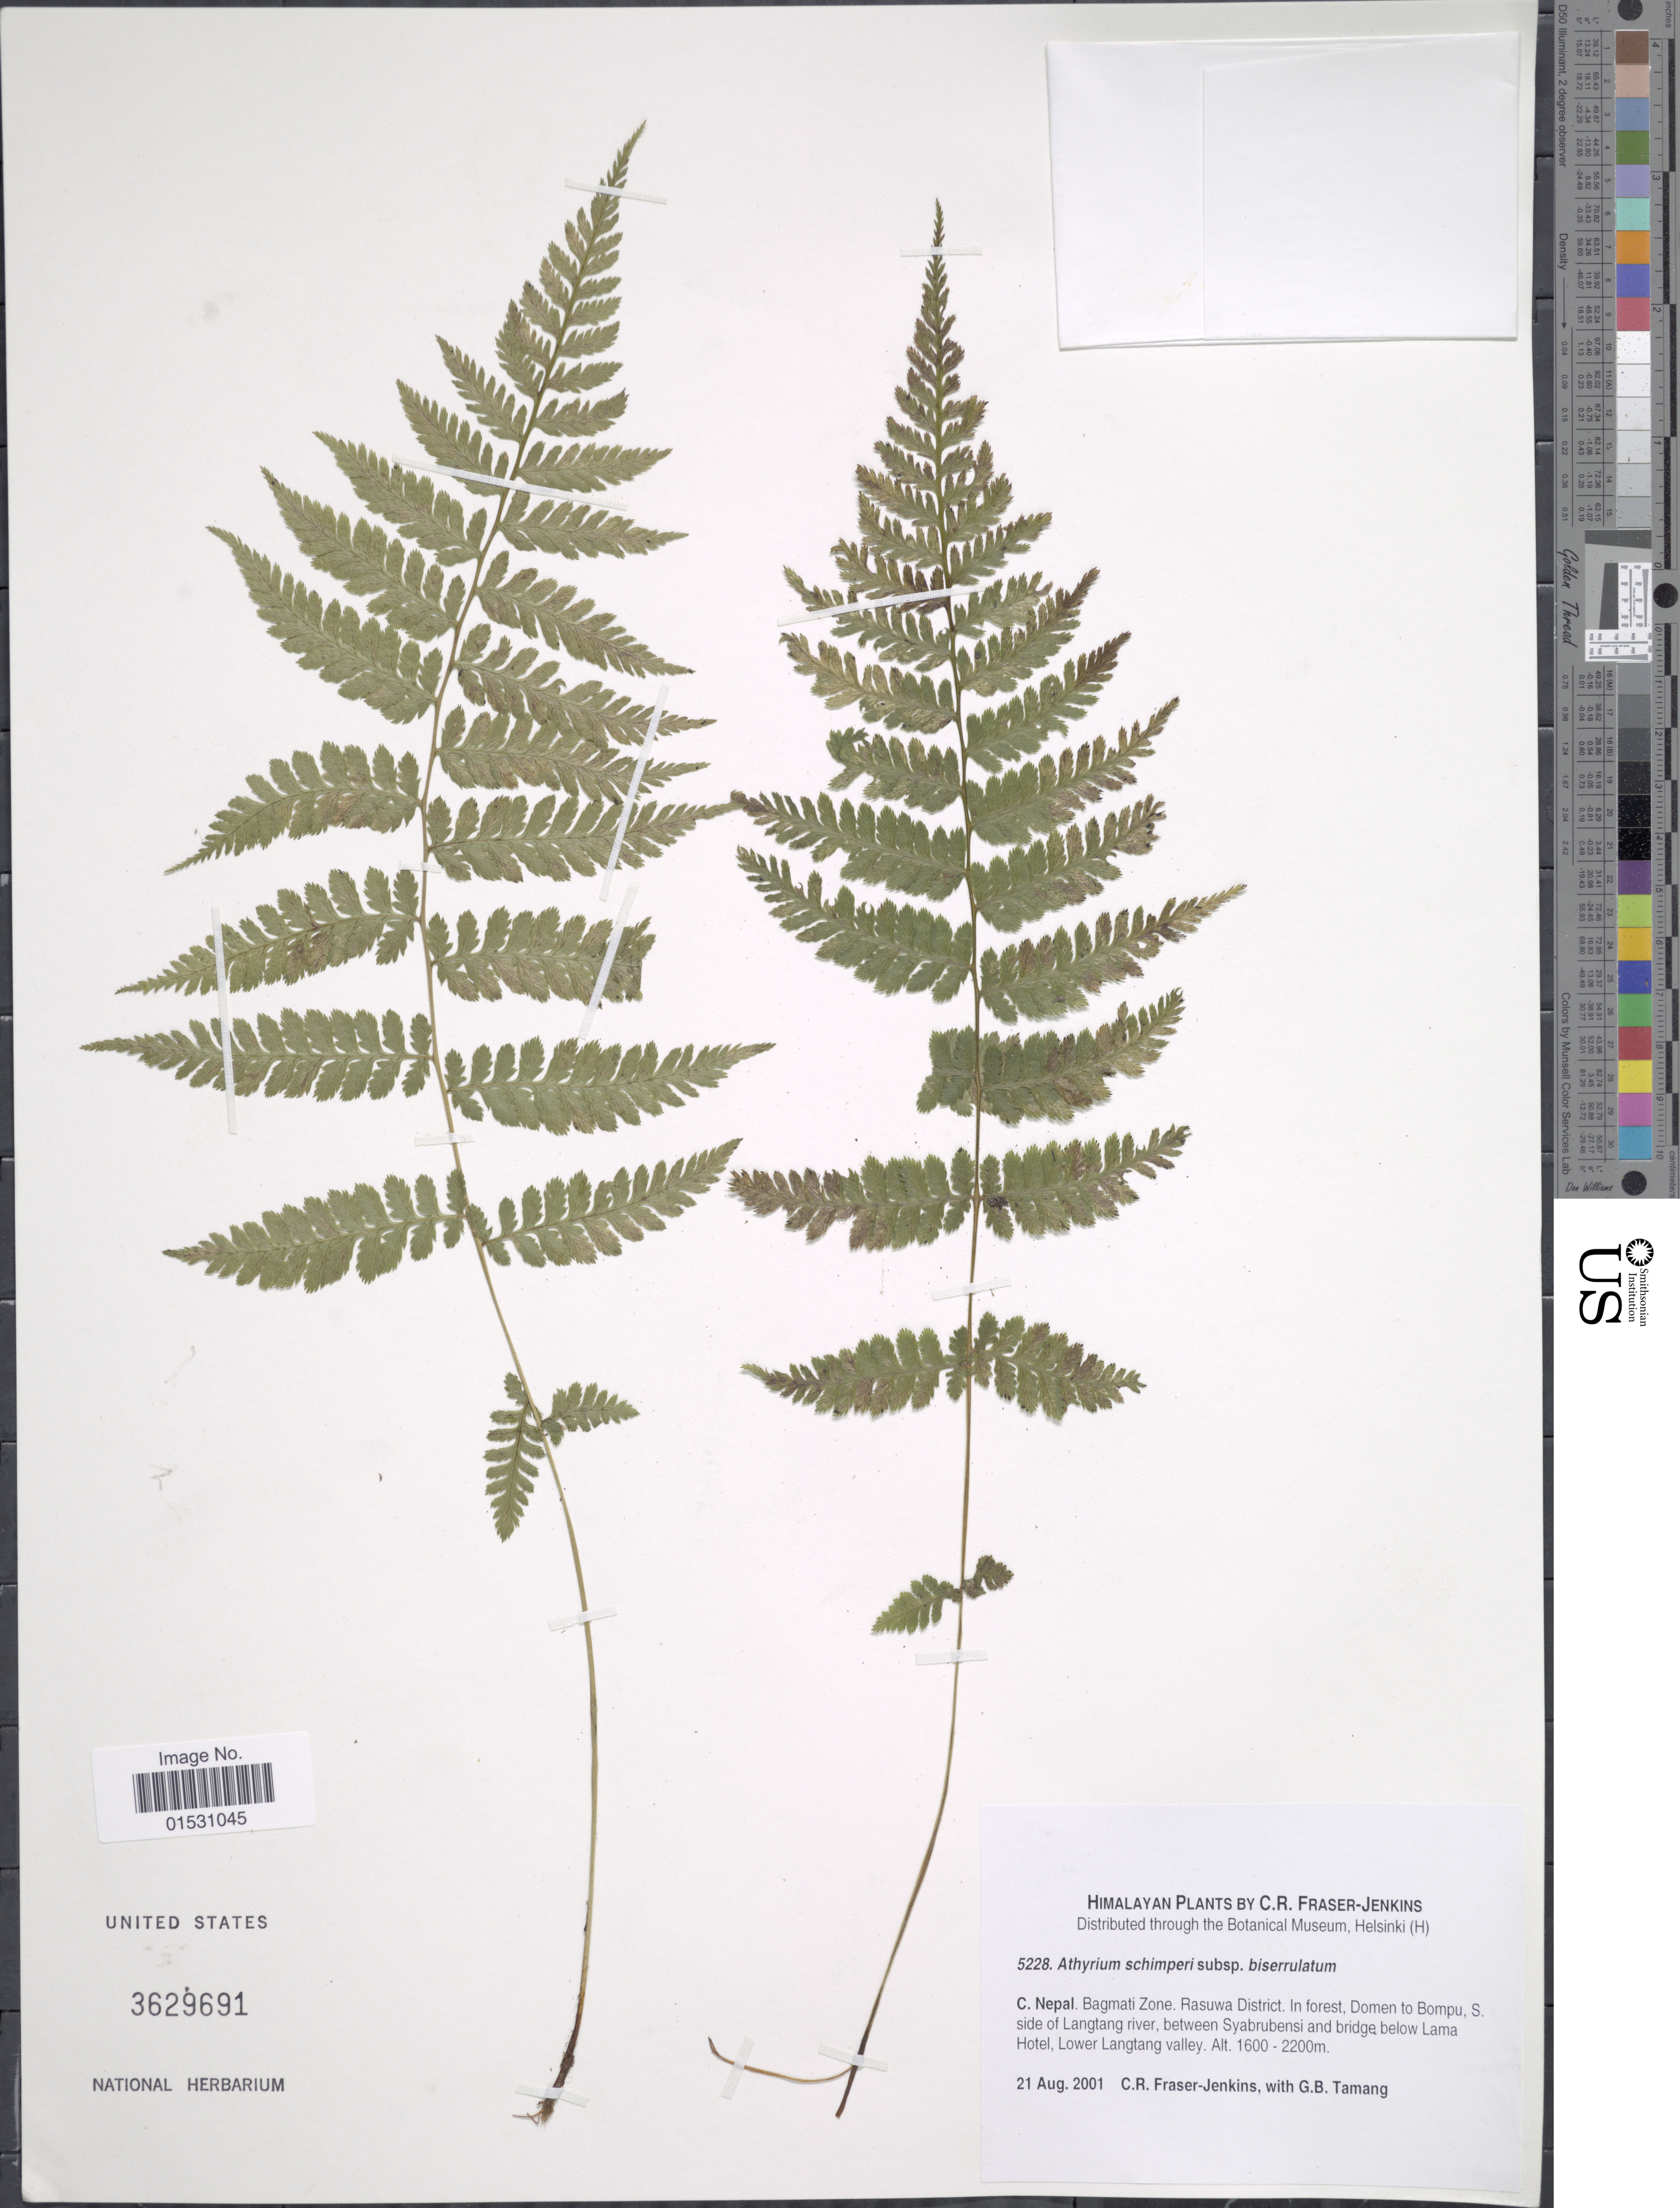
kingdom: Plantae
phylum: Tracheophyta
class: Polypodiopsida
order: Polypodiales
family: Athyriaceae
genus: Athyrium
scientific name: Athyrium schimperi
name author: Mougeot ex Fée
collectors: C. R. Fraser-Jenkins & G. Tamang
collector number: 5228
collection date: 2001-08-21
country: Nepal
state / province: Bagmati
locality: Himalayan. C. Nepal. Bagmati Zone. Rasuwa District. In forest, Domen to Bompu, S. side of Langtang river, between Syabrubensi and bridge below Lama Hotel, Lower Langtang valley.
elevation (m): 1600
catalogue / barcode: US 3629691